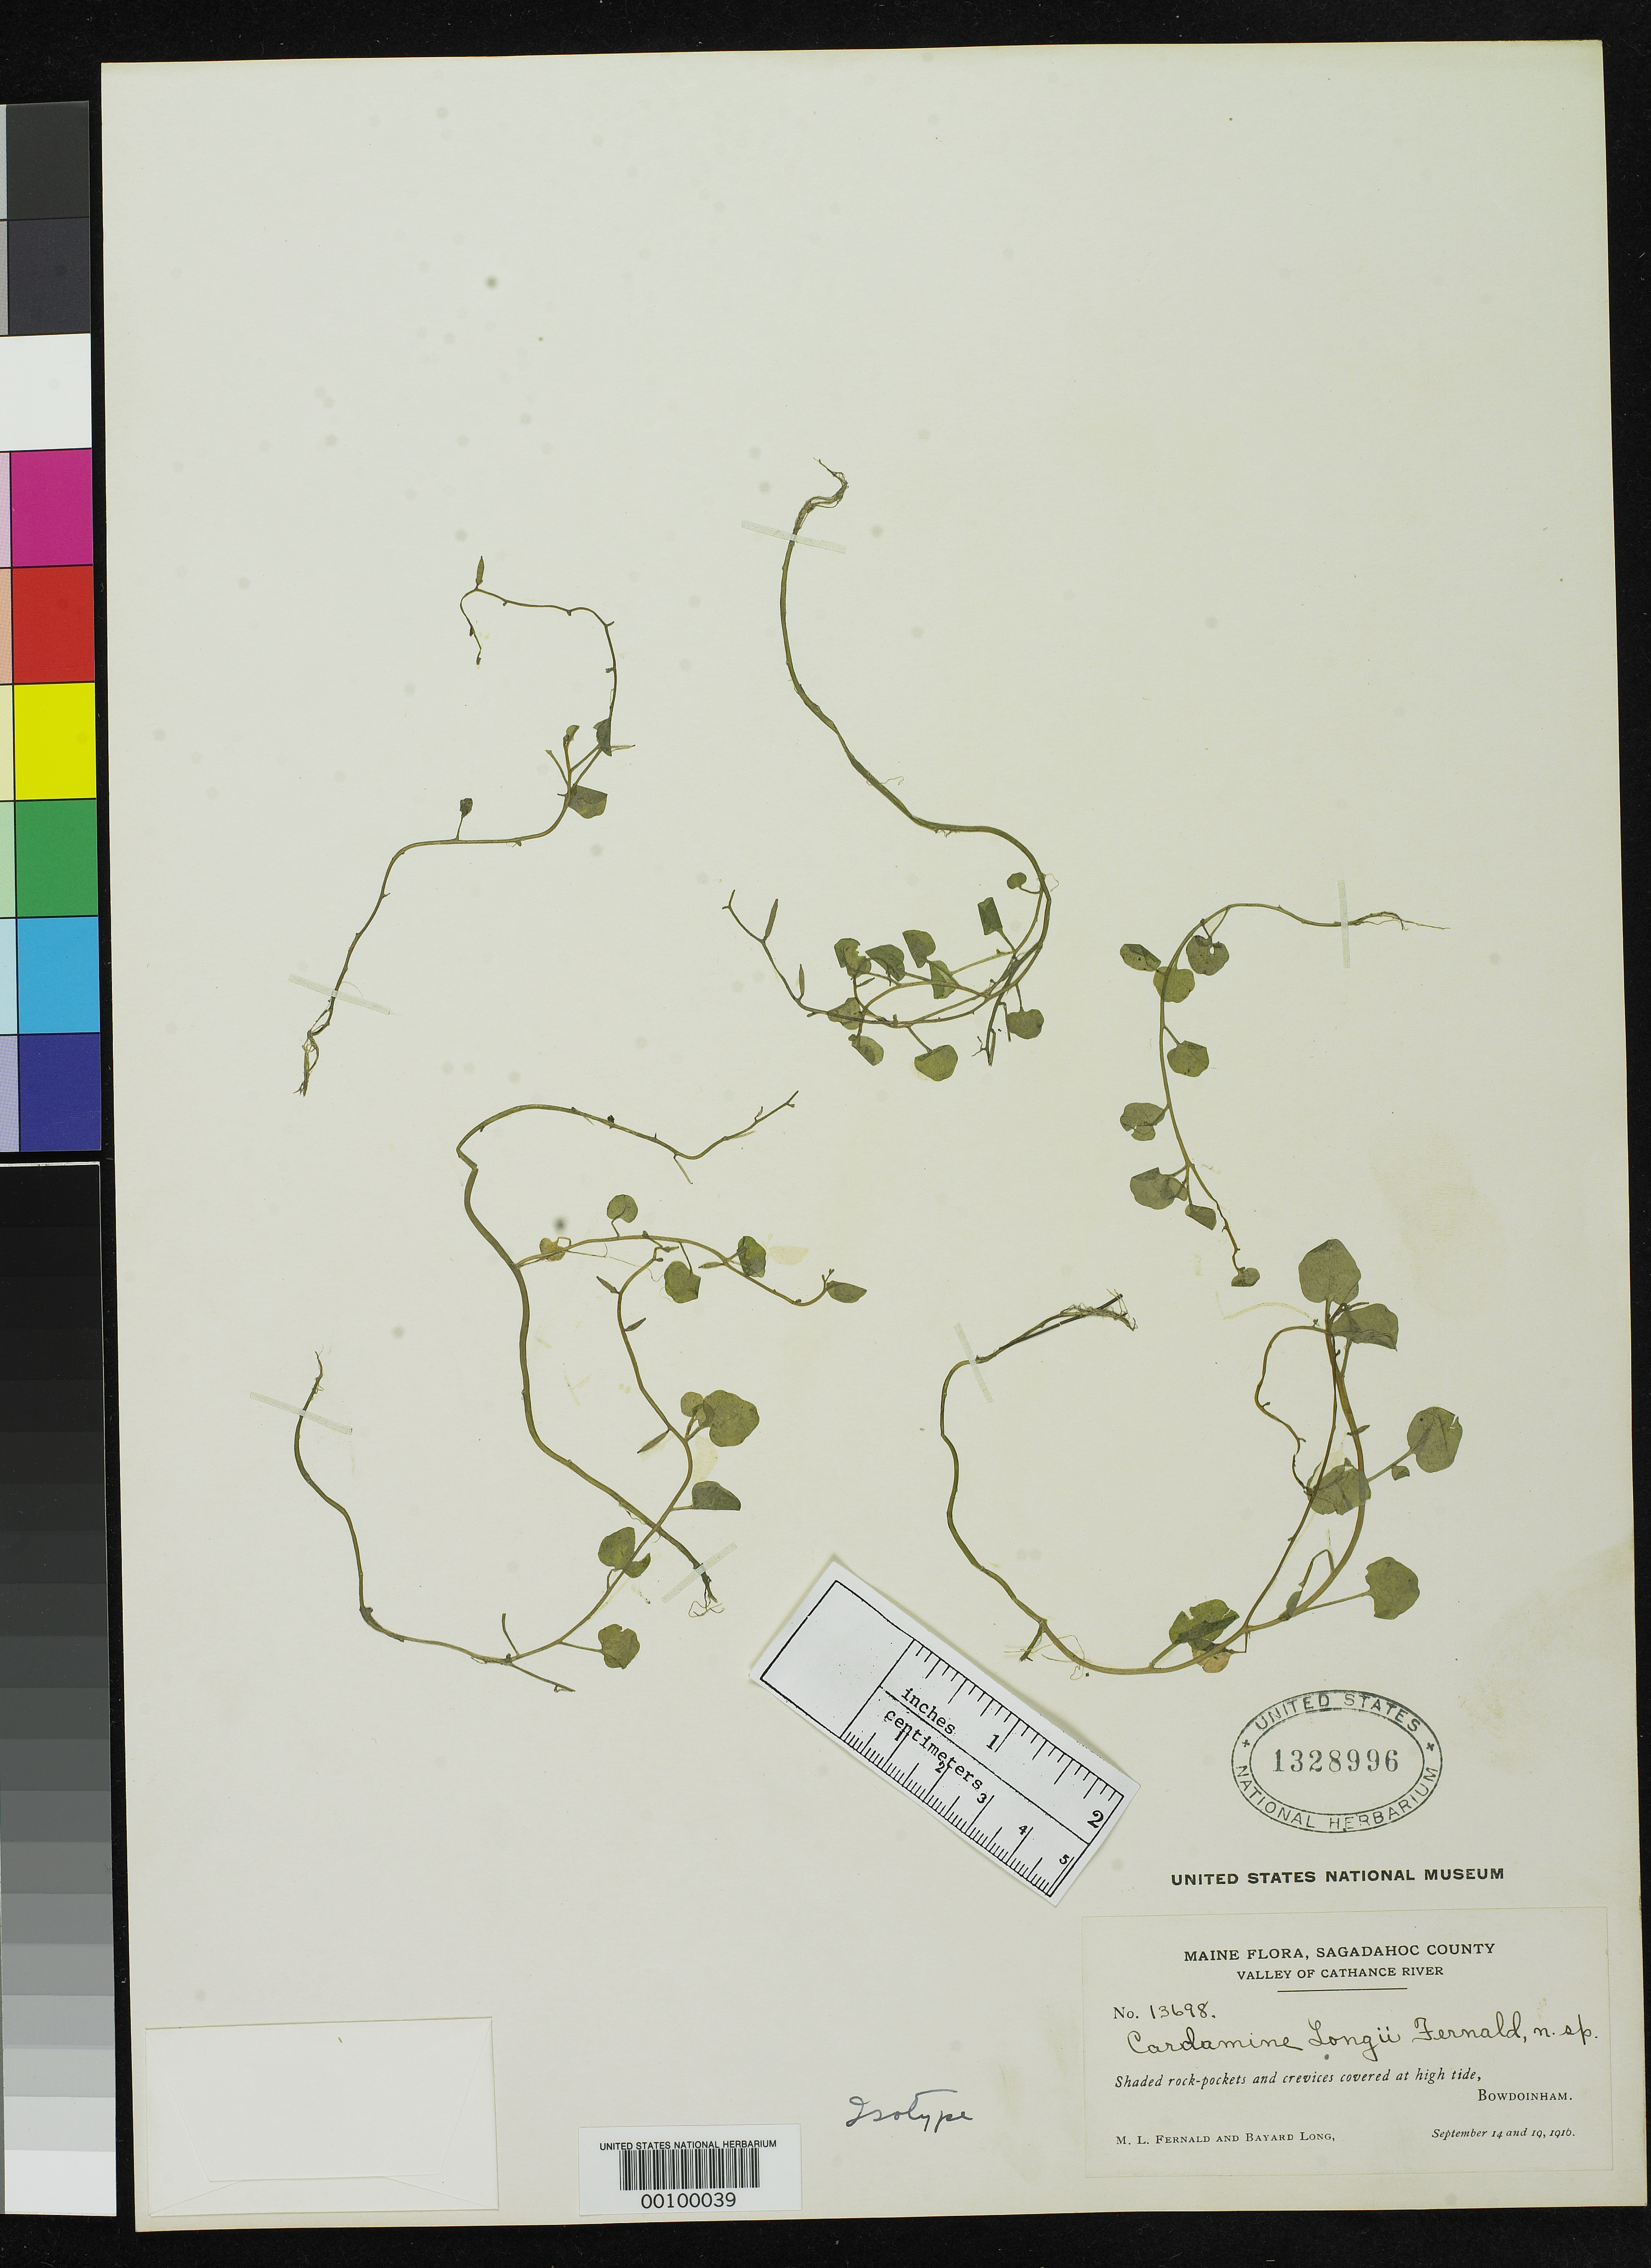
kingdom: Plantae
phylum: Tracheophyta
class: Magnoliopsida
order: Brassicales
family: Brassicaceae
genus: Cardamine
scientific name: Cardamine longii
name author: Fernald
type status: Isotype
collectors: M. L. Fernald & B. H. Long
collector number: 13698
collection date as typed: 14 Sep 1915 and 19 Feb 1915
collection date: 1915-02-19,1915-09-14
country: United States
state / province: Maine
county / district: Sagadahoc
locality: Valley of Cathance River, Bowdoinham.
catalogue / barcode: US 1328996